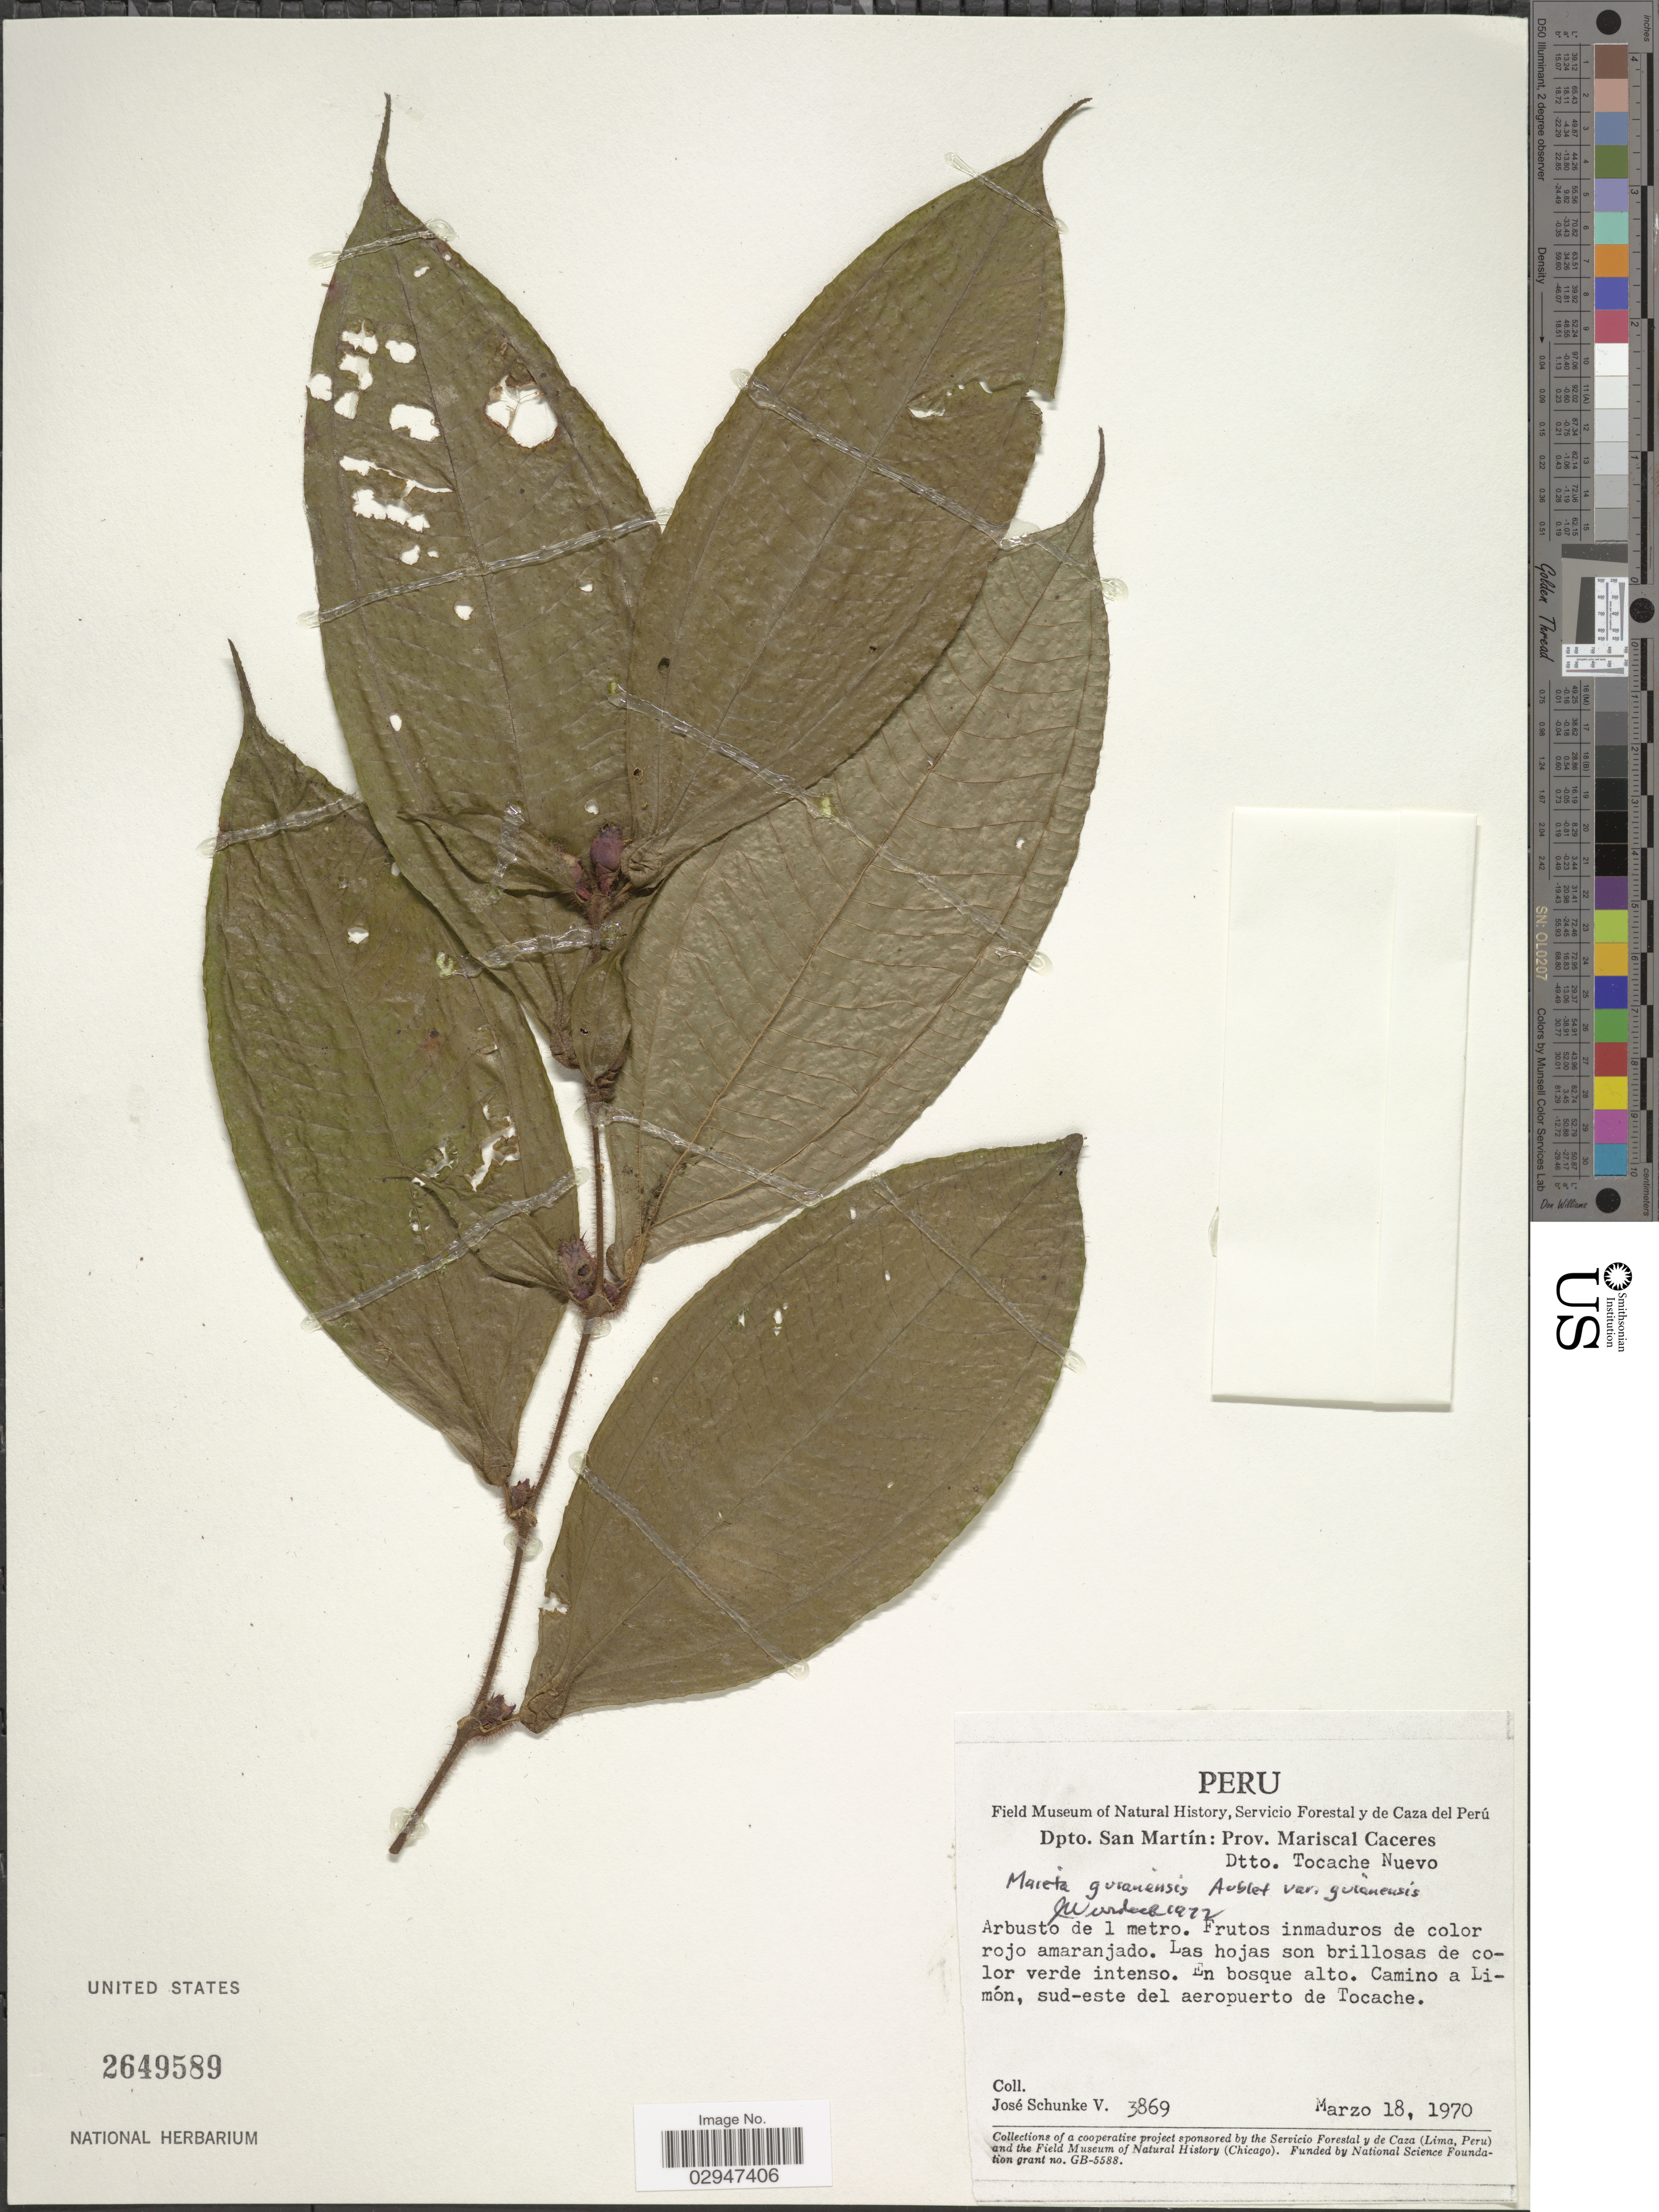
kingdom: Plantae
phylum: Tracheophyta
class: Magnoliopsida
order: Myrtales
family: Melastomataceae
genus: Maieta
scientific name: Maieta guianensis var. guianensis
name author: Aubl.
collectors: J. Schunke Vigo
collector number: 3869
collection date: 1970-03-18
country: Peru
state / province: San Martín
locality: Dpto. San Martín: Prov. Mariscal Caceres. Dtto. Tocache Nuevo. Camino a Limón, sud-este del aeropuerto de Tocache.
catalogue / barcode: US 2649589